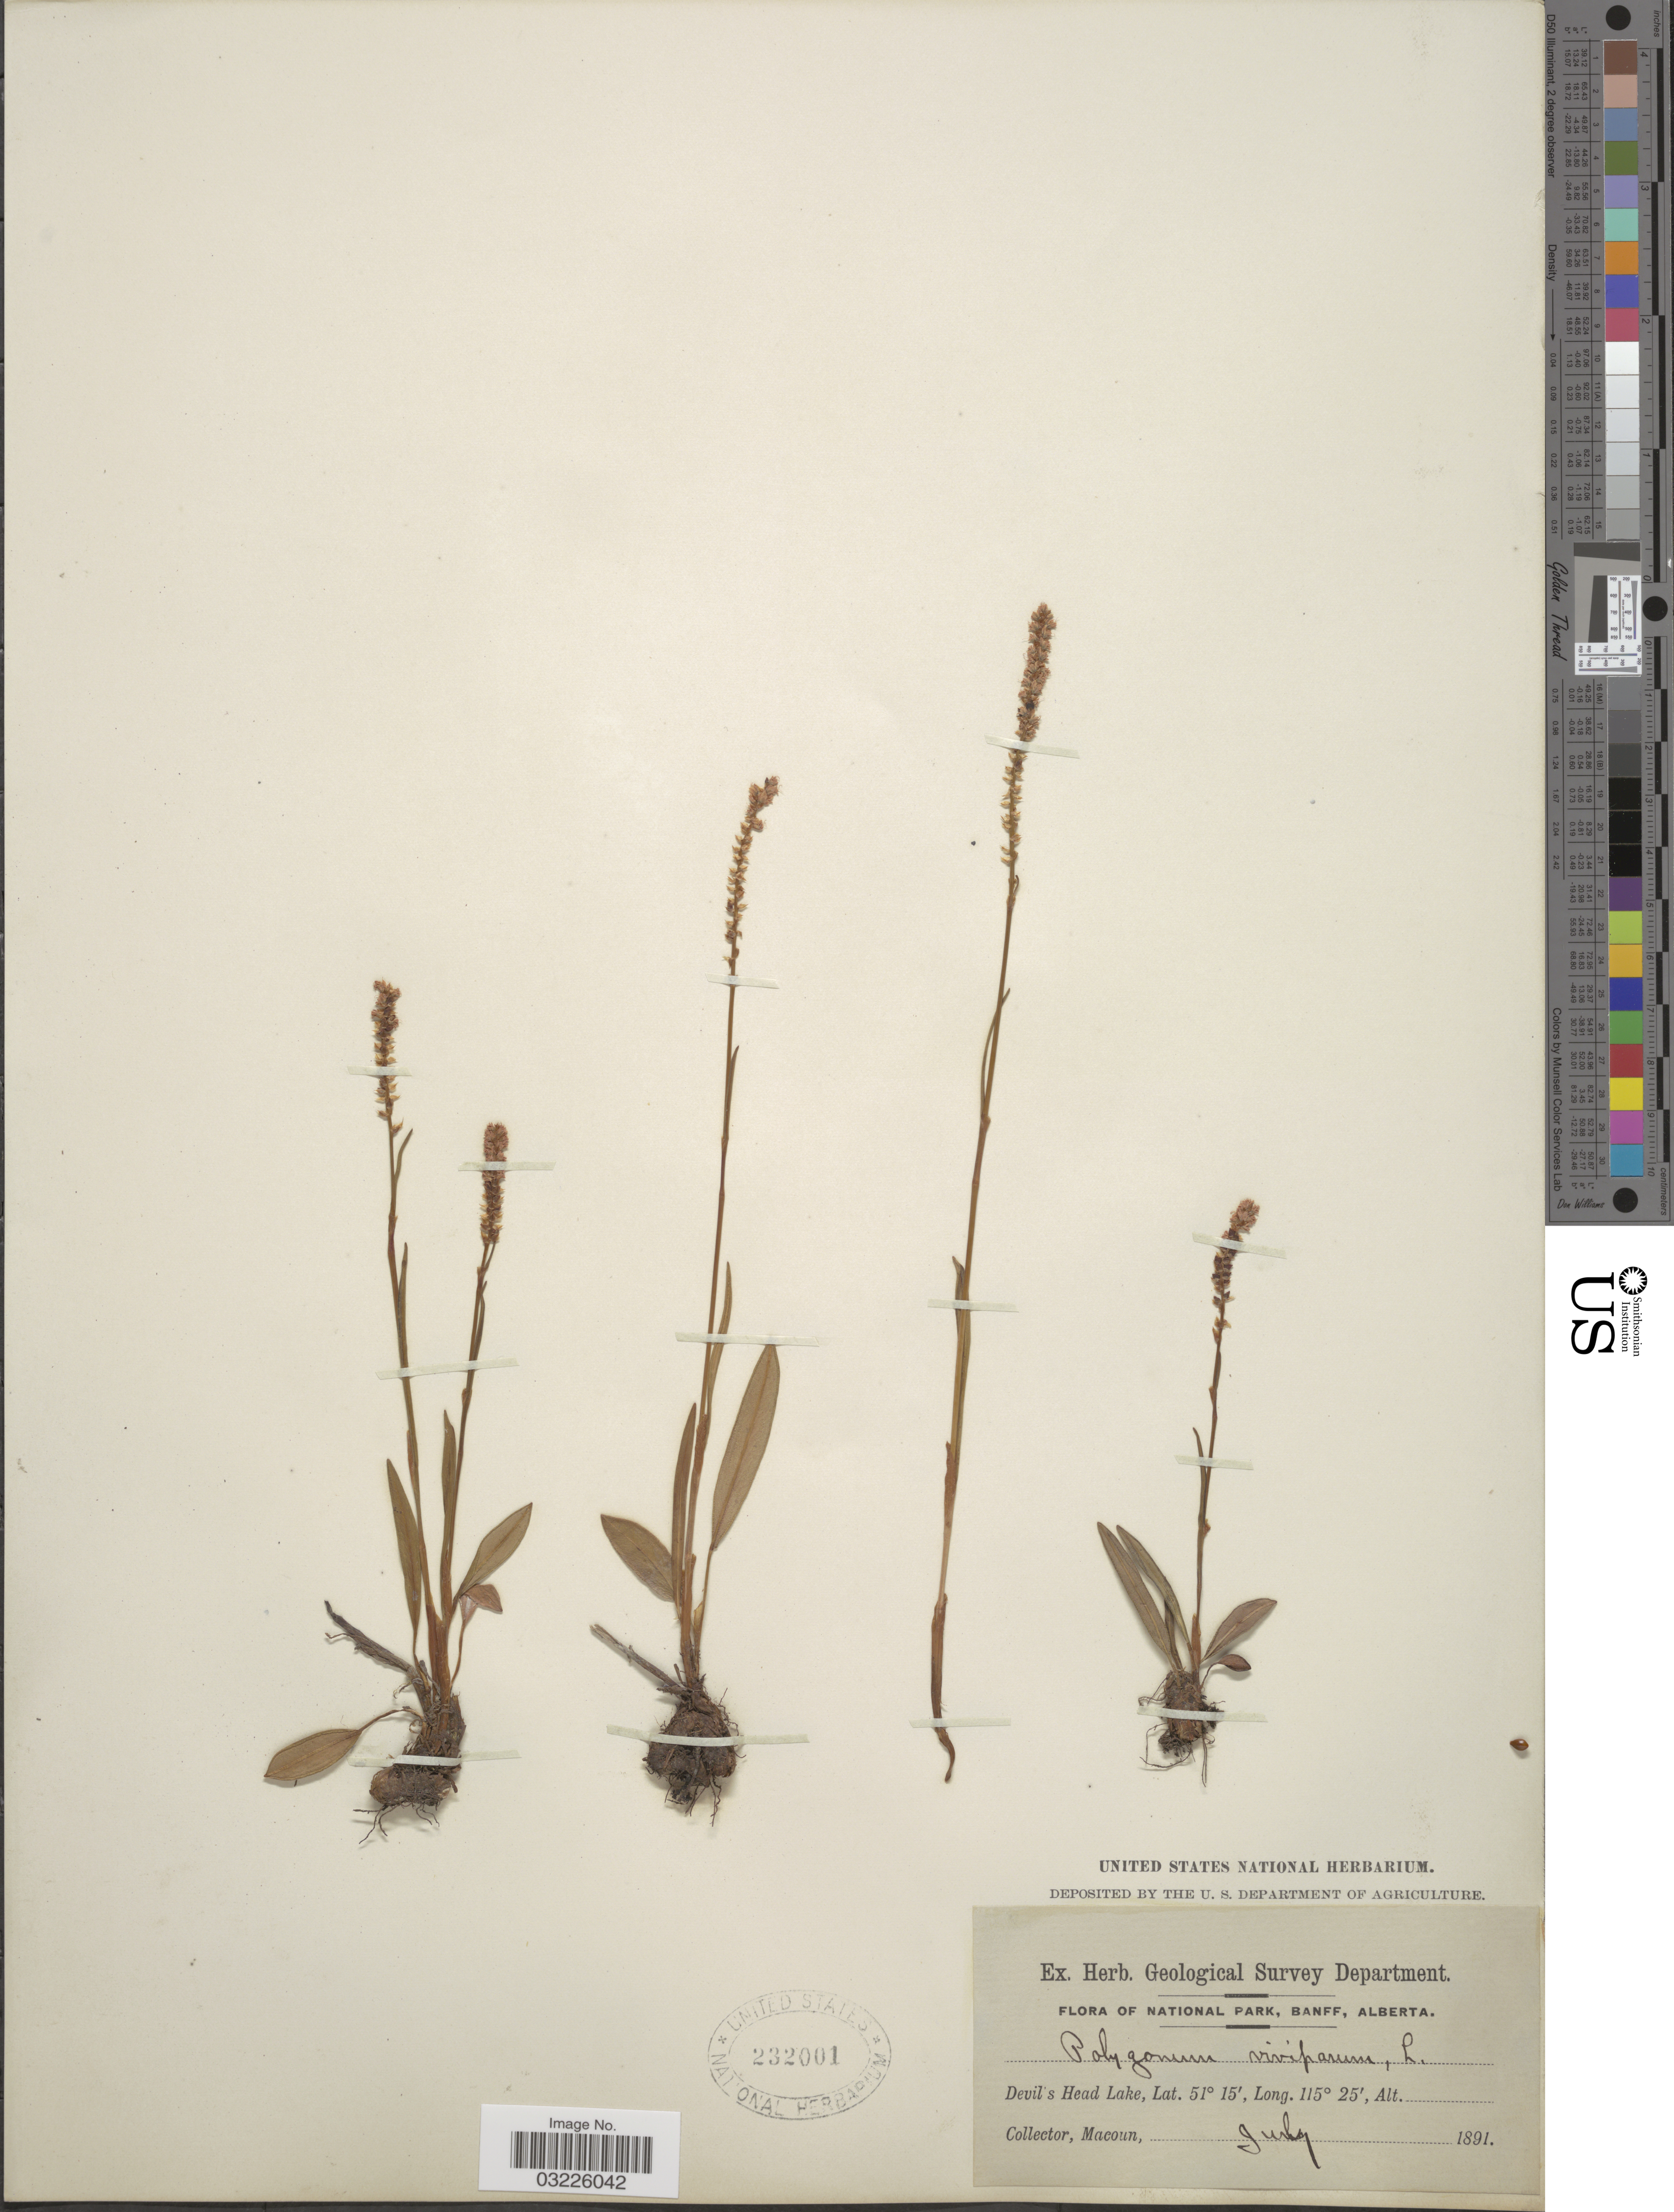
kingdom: Plantae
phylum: Tracheophyta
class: Magnoliopsida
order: Caryophyllales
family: Polygonaceae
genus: Bistorta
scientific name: Bistorta vivipara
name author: (L.) Delarbre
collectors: -- Macoun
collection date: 1891-07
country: Canada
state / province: Alberta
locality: National Park, Banff. Devil's Head Lake.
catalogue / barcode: US 232001